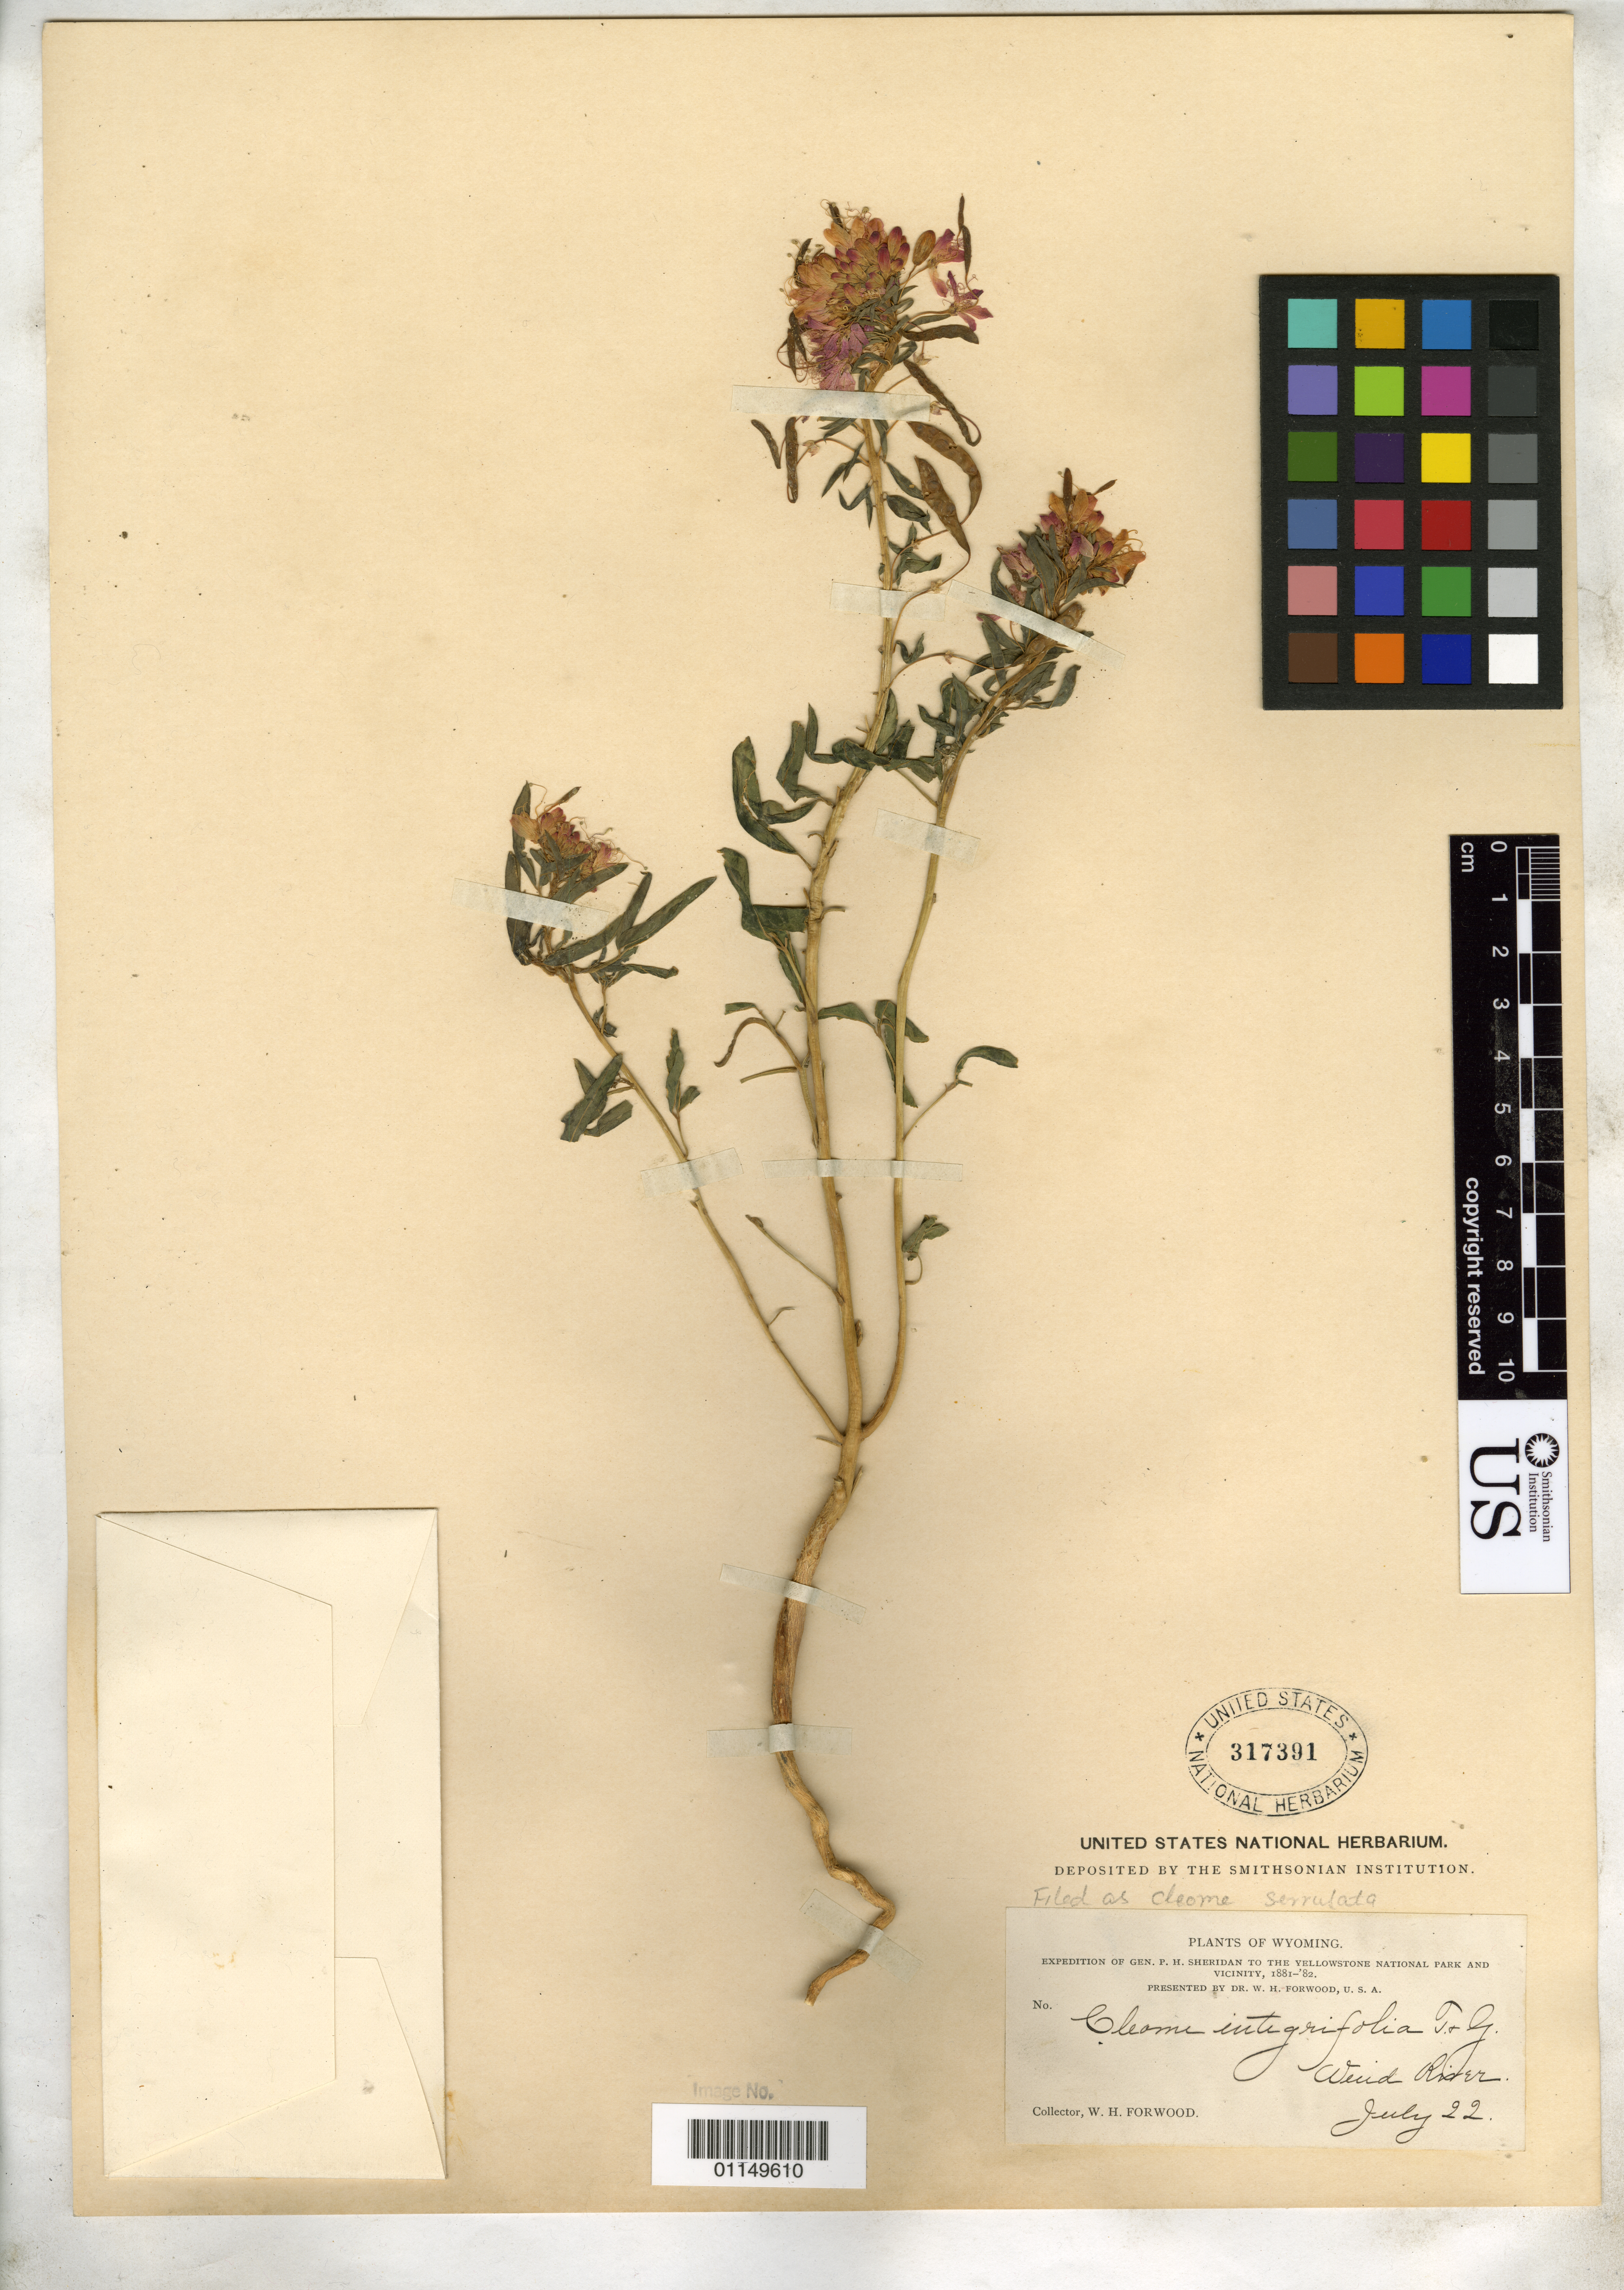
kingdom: Plantae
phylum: Tracheophyta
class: Magnoliopsida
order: Brassicales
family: Cleomaceae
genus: Cleomella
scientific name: Cleomella serrulata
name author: (Pursh) Roalson & J.C. Hall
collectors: W. Forwood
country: United States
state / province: Wyoming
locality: Wind River.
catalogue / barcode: US 317391